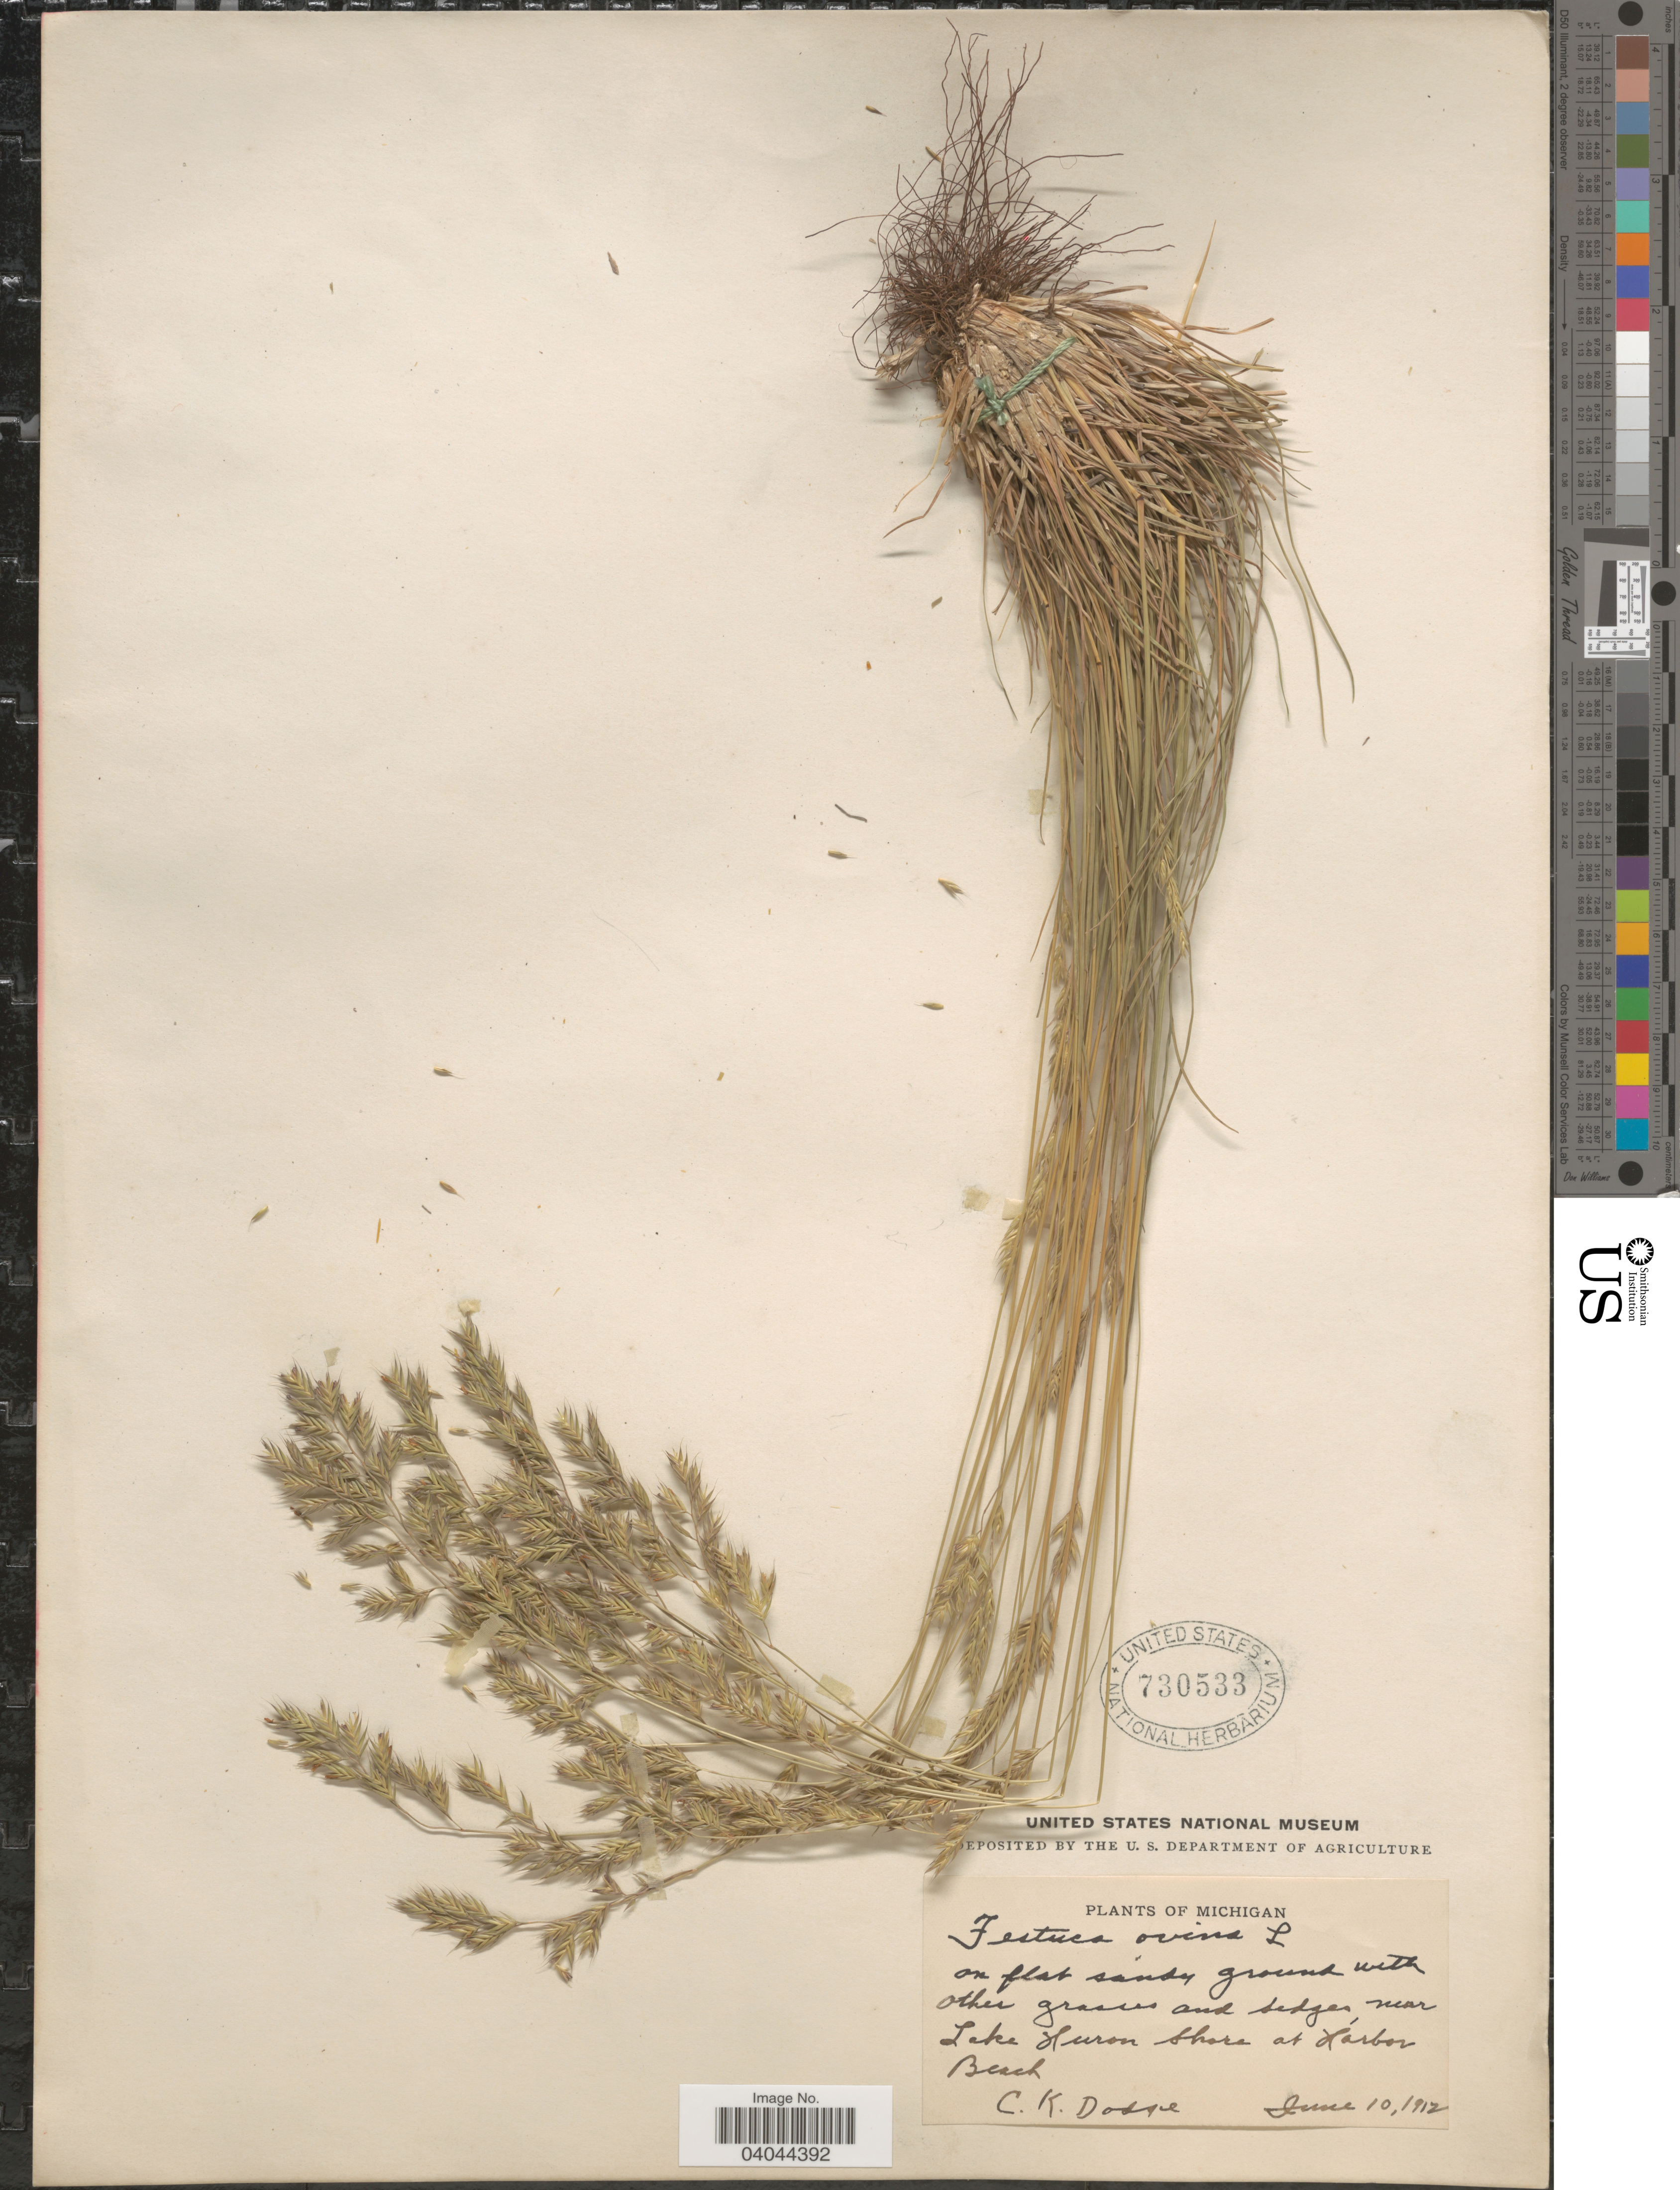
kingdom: Plantae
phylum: Tracheophyta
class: Liliopsida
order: Poales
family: Poaceae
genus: Festuca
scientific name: Festuca ovina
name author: L.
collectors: C. Dodge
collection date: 1912-06-10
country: United States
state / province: Michigan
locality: Near Lake Huron shore at Harbor Beach.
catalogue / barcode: US 730533